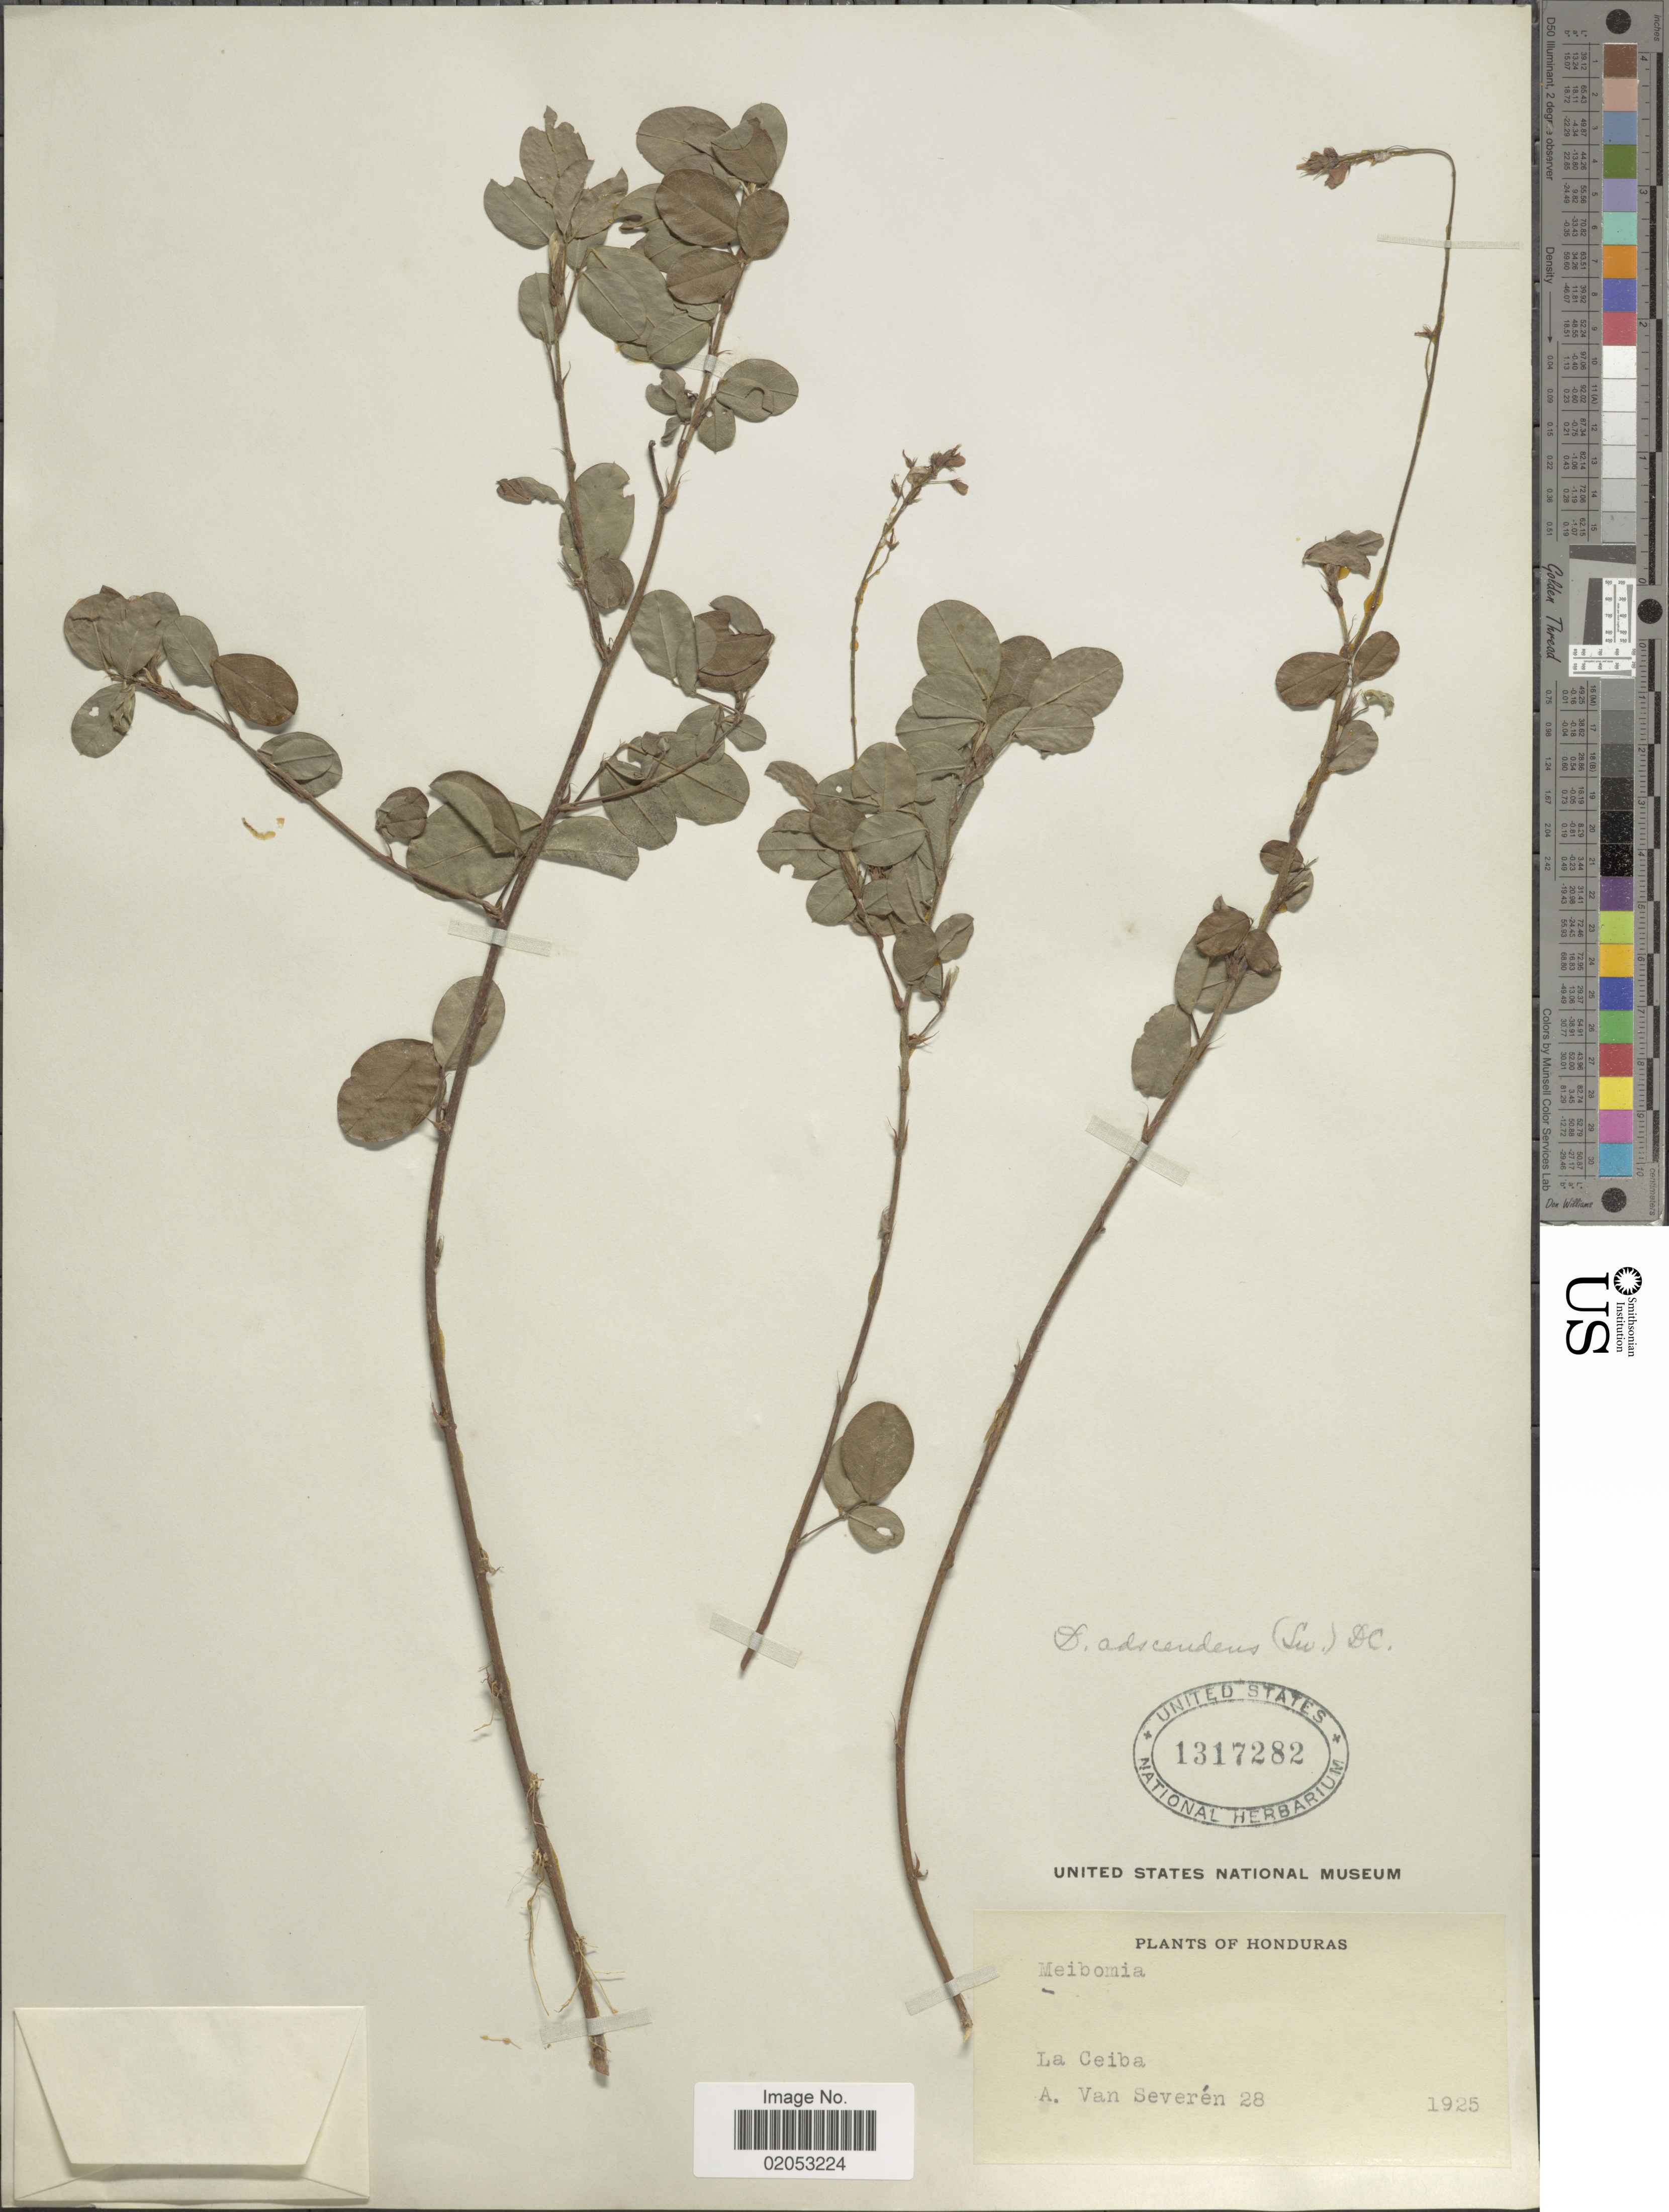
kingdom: Plantae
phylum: Tracheophyta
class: Magnoliopsida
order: Fabales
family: Fabaceae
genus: Grona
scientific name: Grona adscendens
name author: (Sw.) H. Ohashi & K. Ohashi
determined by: Strong, Mark T., (BOT), Smithsonian Institution - National Museum of Natural History (UNITED STATES)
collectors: A. Van Severen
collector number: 28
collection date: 1925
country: Honduras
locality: La Ceiba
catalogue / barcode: US 1317282